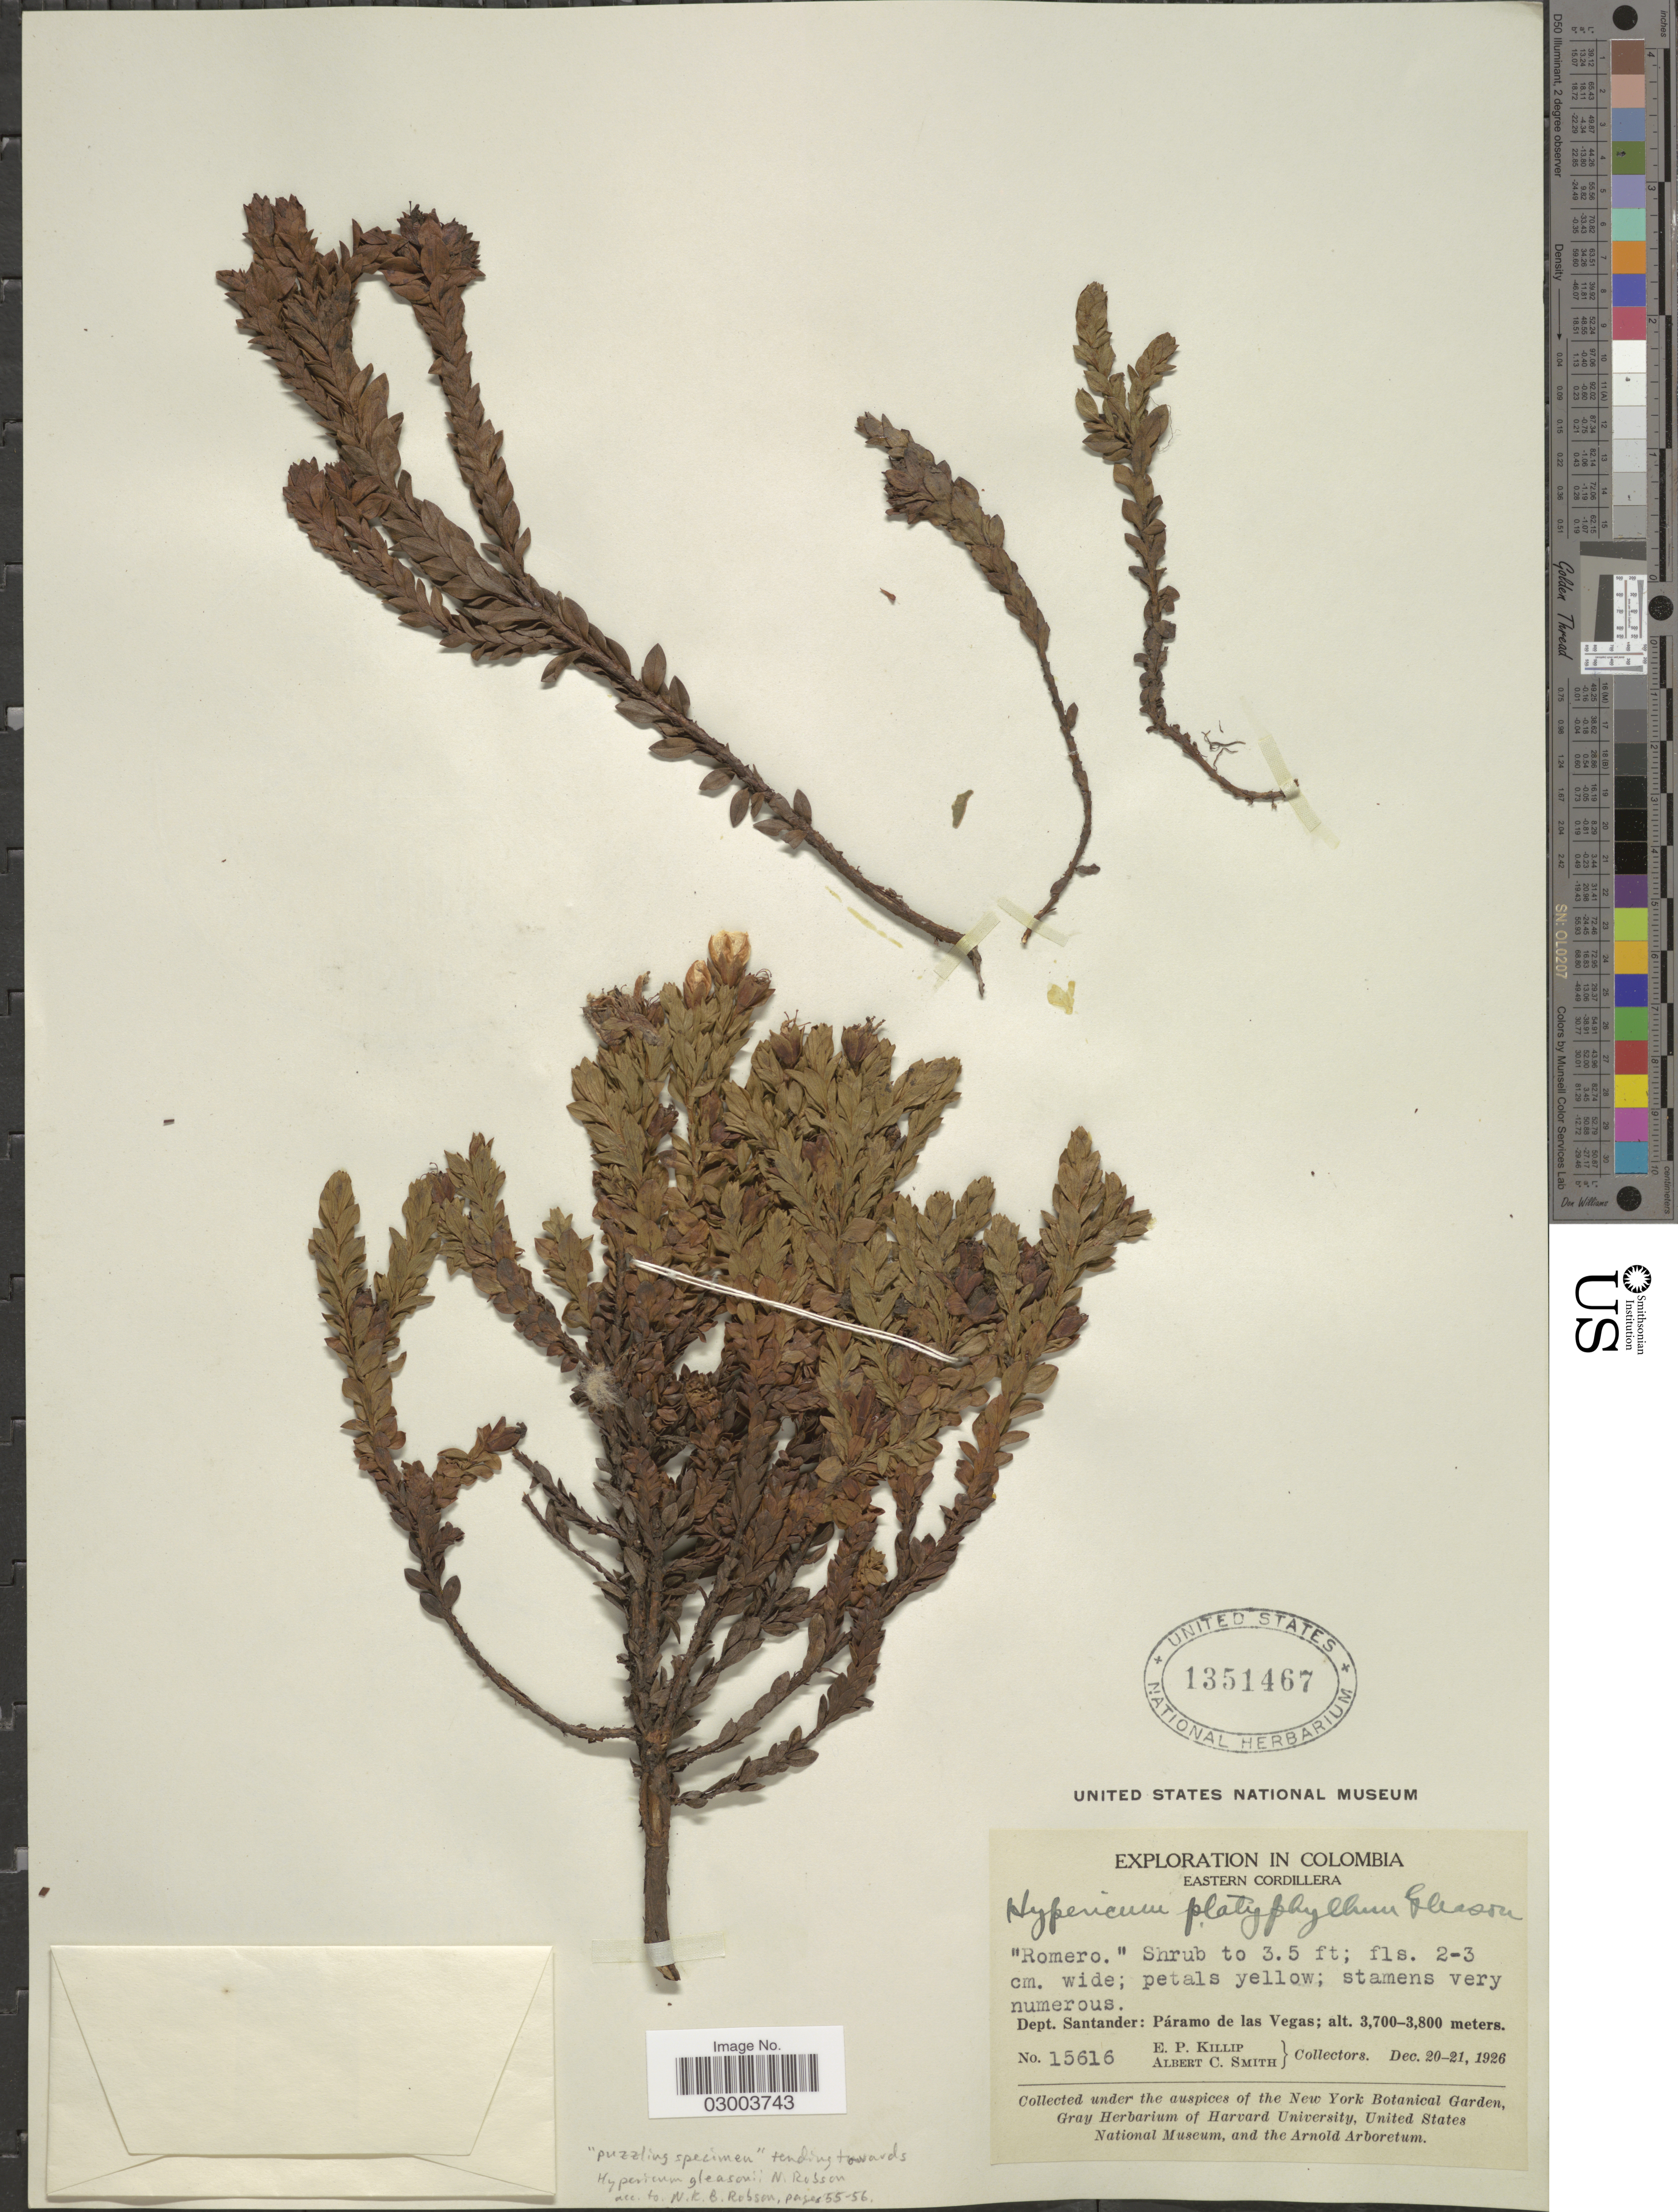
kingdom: Plantae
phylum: Tracheophyta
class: Magnoliopsida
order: Malpighiales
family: Hypericaceae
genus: Hypericum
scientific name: Hypericum gleasonii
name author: N. Robson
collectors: E. P. Killip & A. C. Smith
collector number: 15616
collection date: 1926-12-20/1926-12-21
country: Colombia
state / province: Santander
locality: Eastern Cordillera, Dept. Santander: Páramo de las Vegas.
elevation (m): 3700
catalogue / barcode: US 1351467